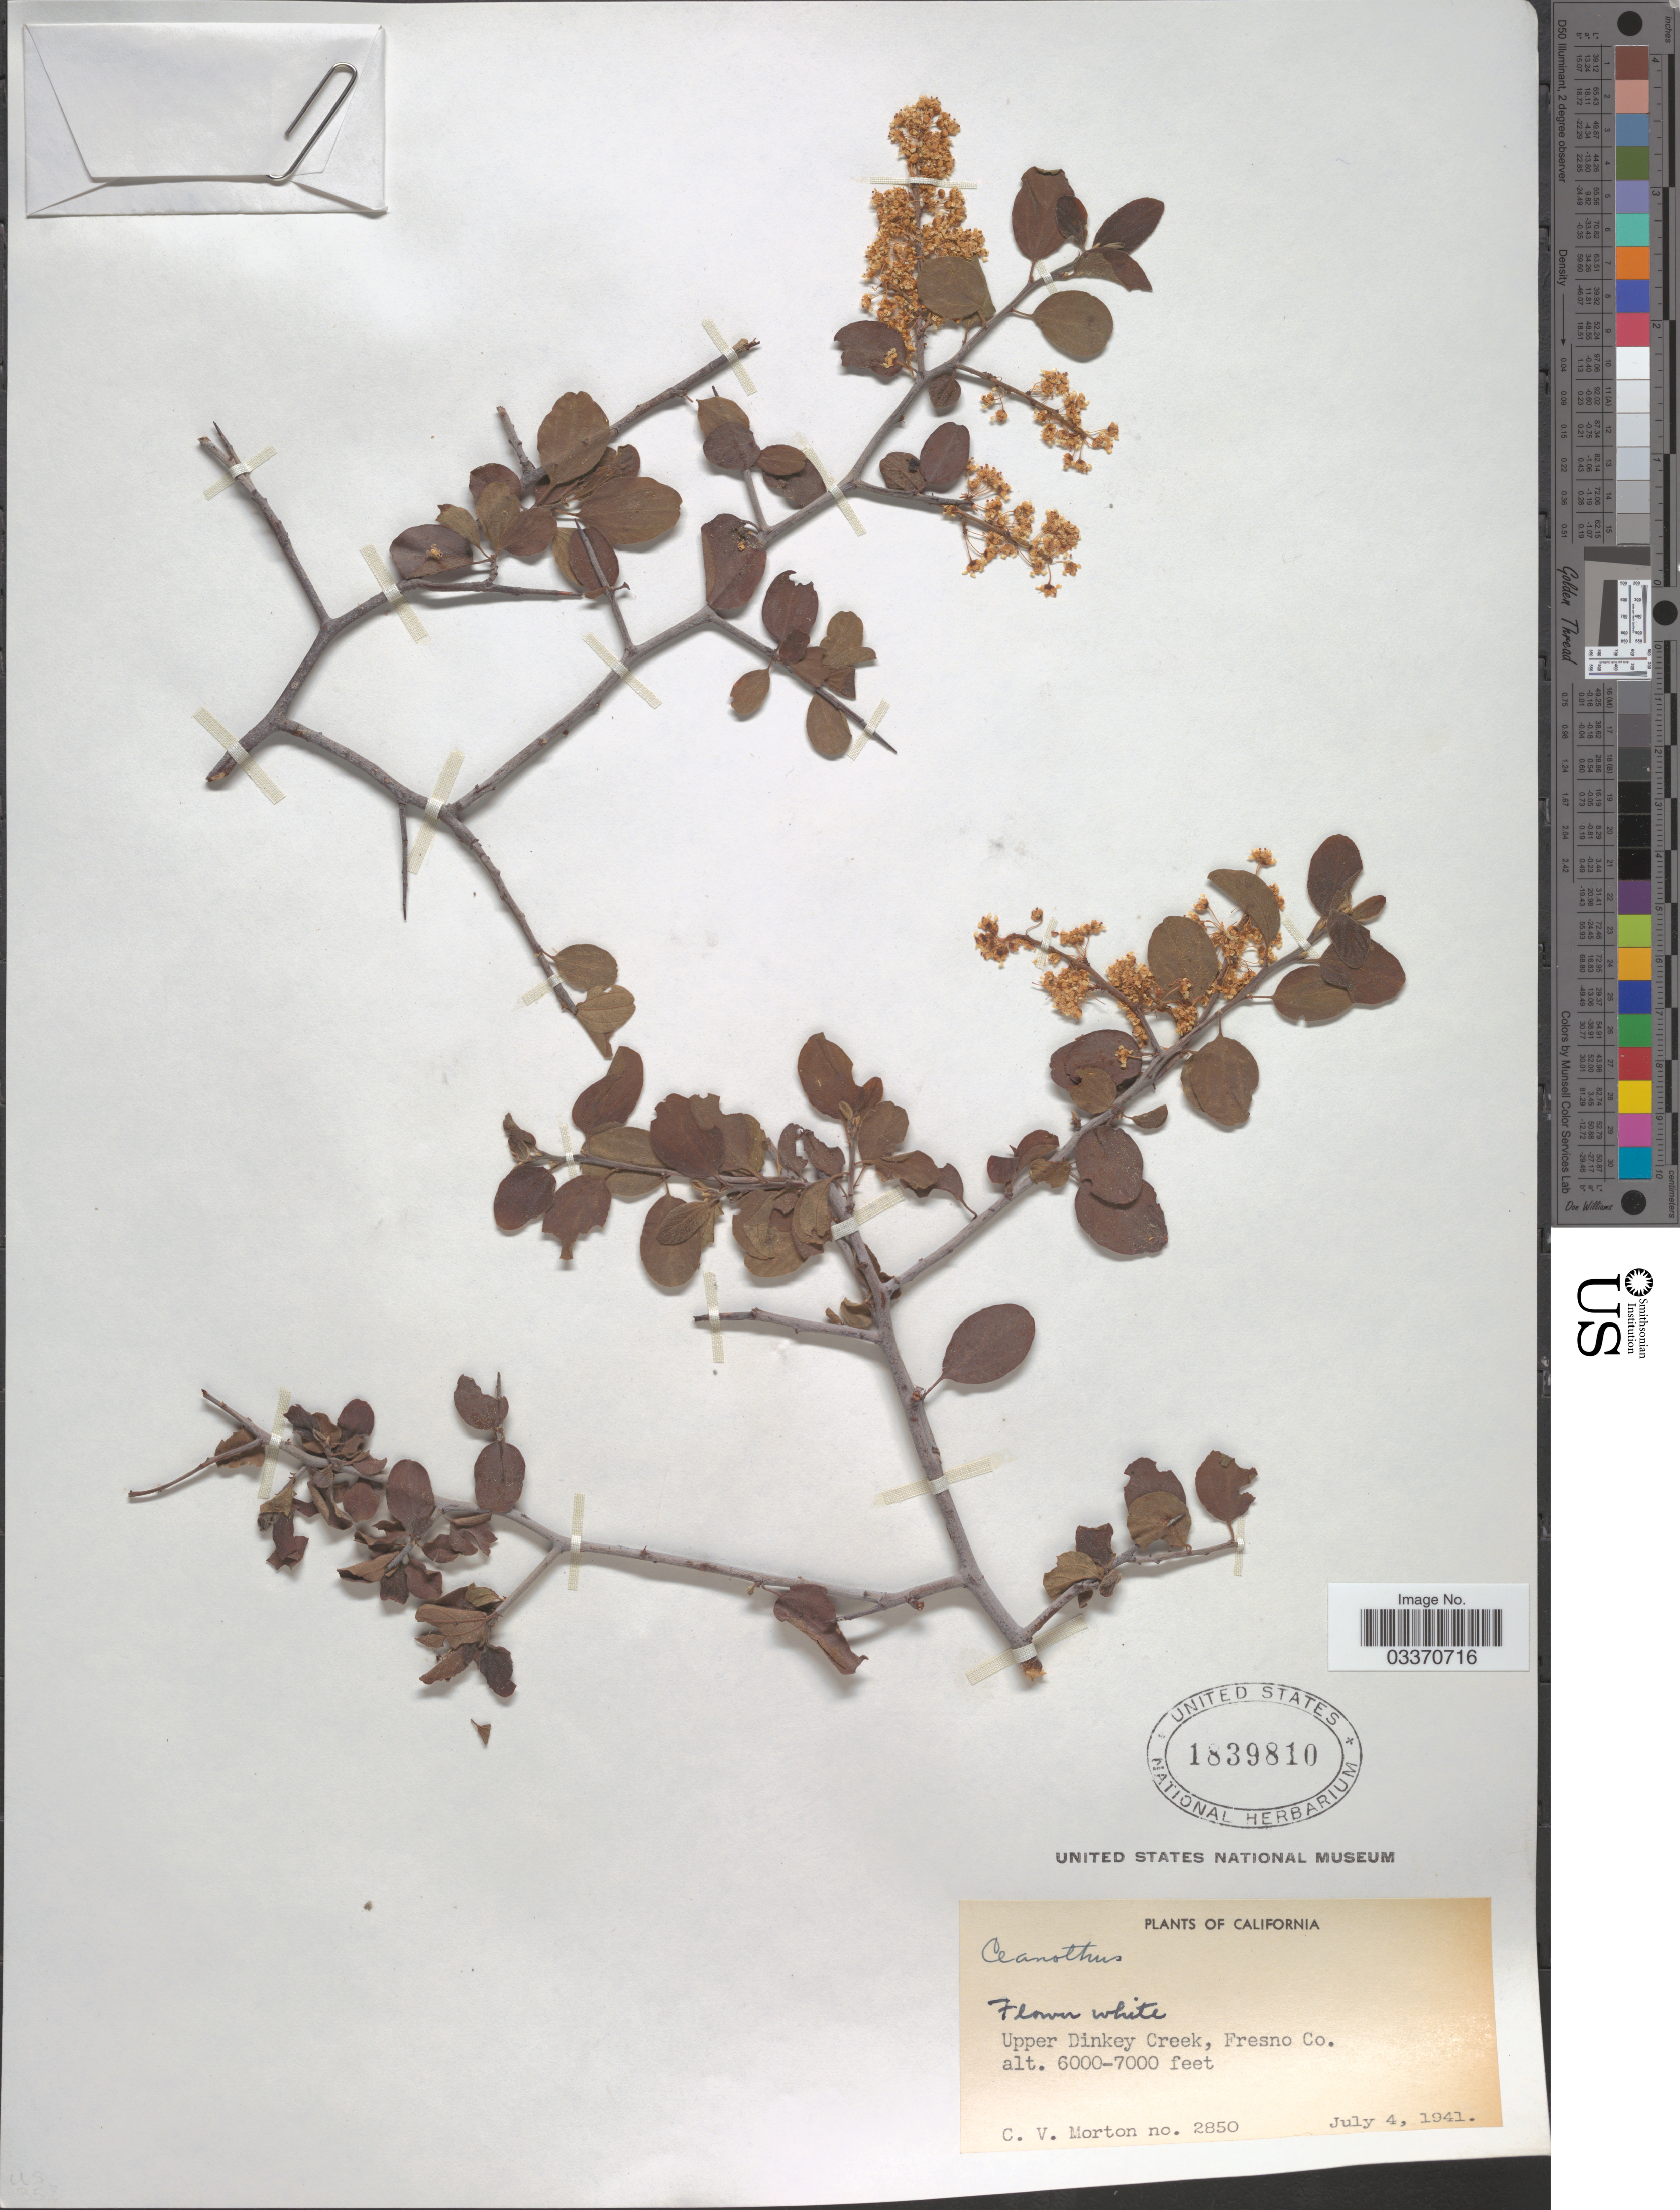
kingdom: Plantae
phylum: Tracheophyta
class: Magnoliopsida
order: Rosales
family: Rhamnaceae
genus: Ceanothus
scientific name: Ceanothus sp.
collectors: C. V. Morton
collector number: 2850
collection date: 1941-07-04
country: United States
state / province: California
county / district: Fresno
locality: Upper Dinkey Creek, Fresno Co.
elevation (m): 1829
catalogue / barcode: US 1839810